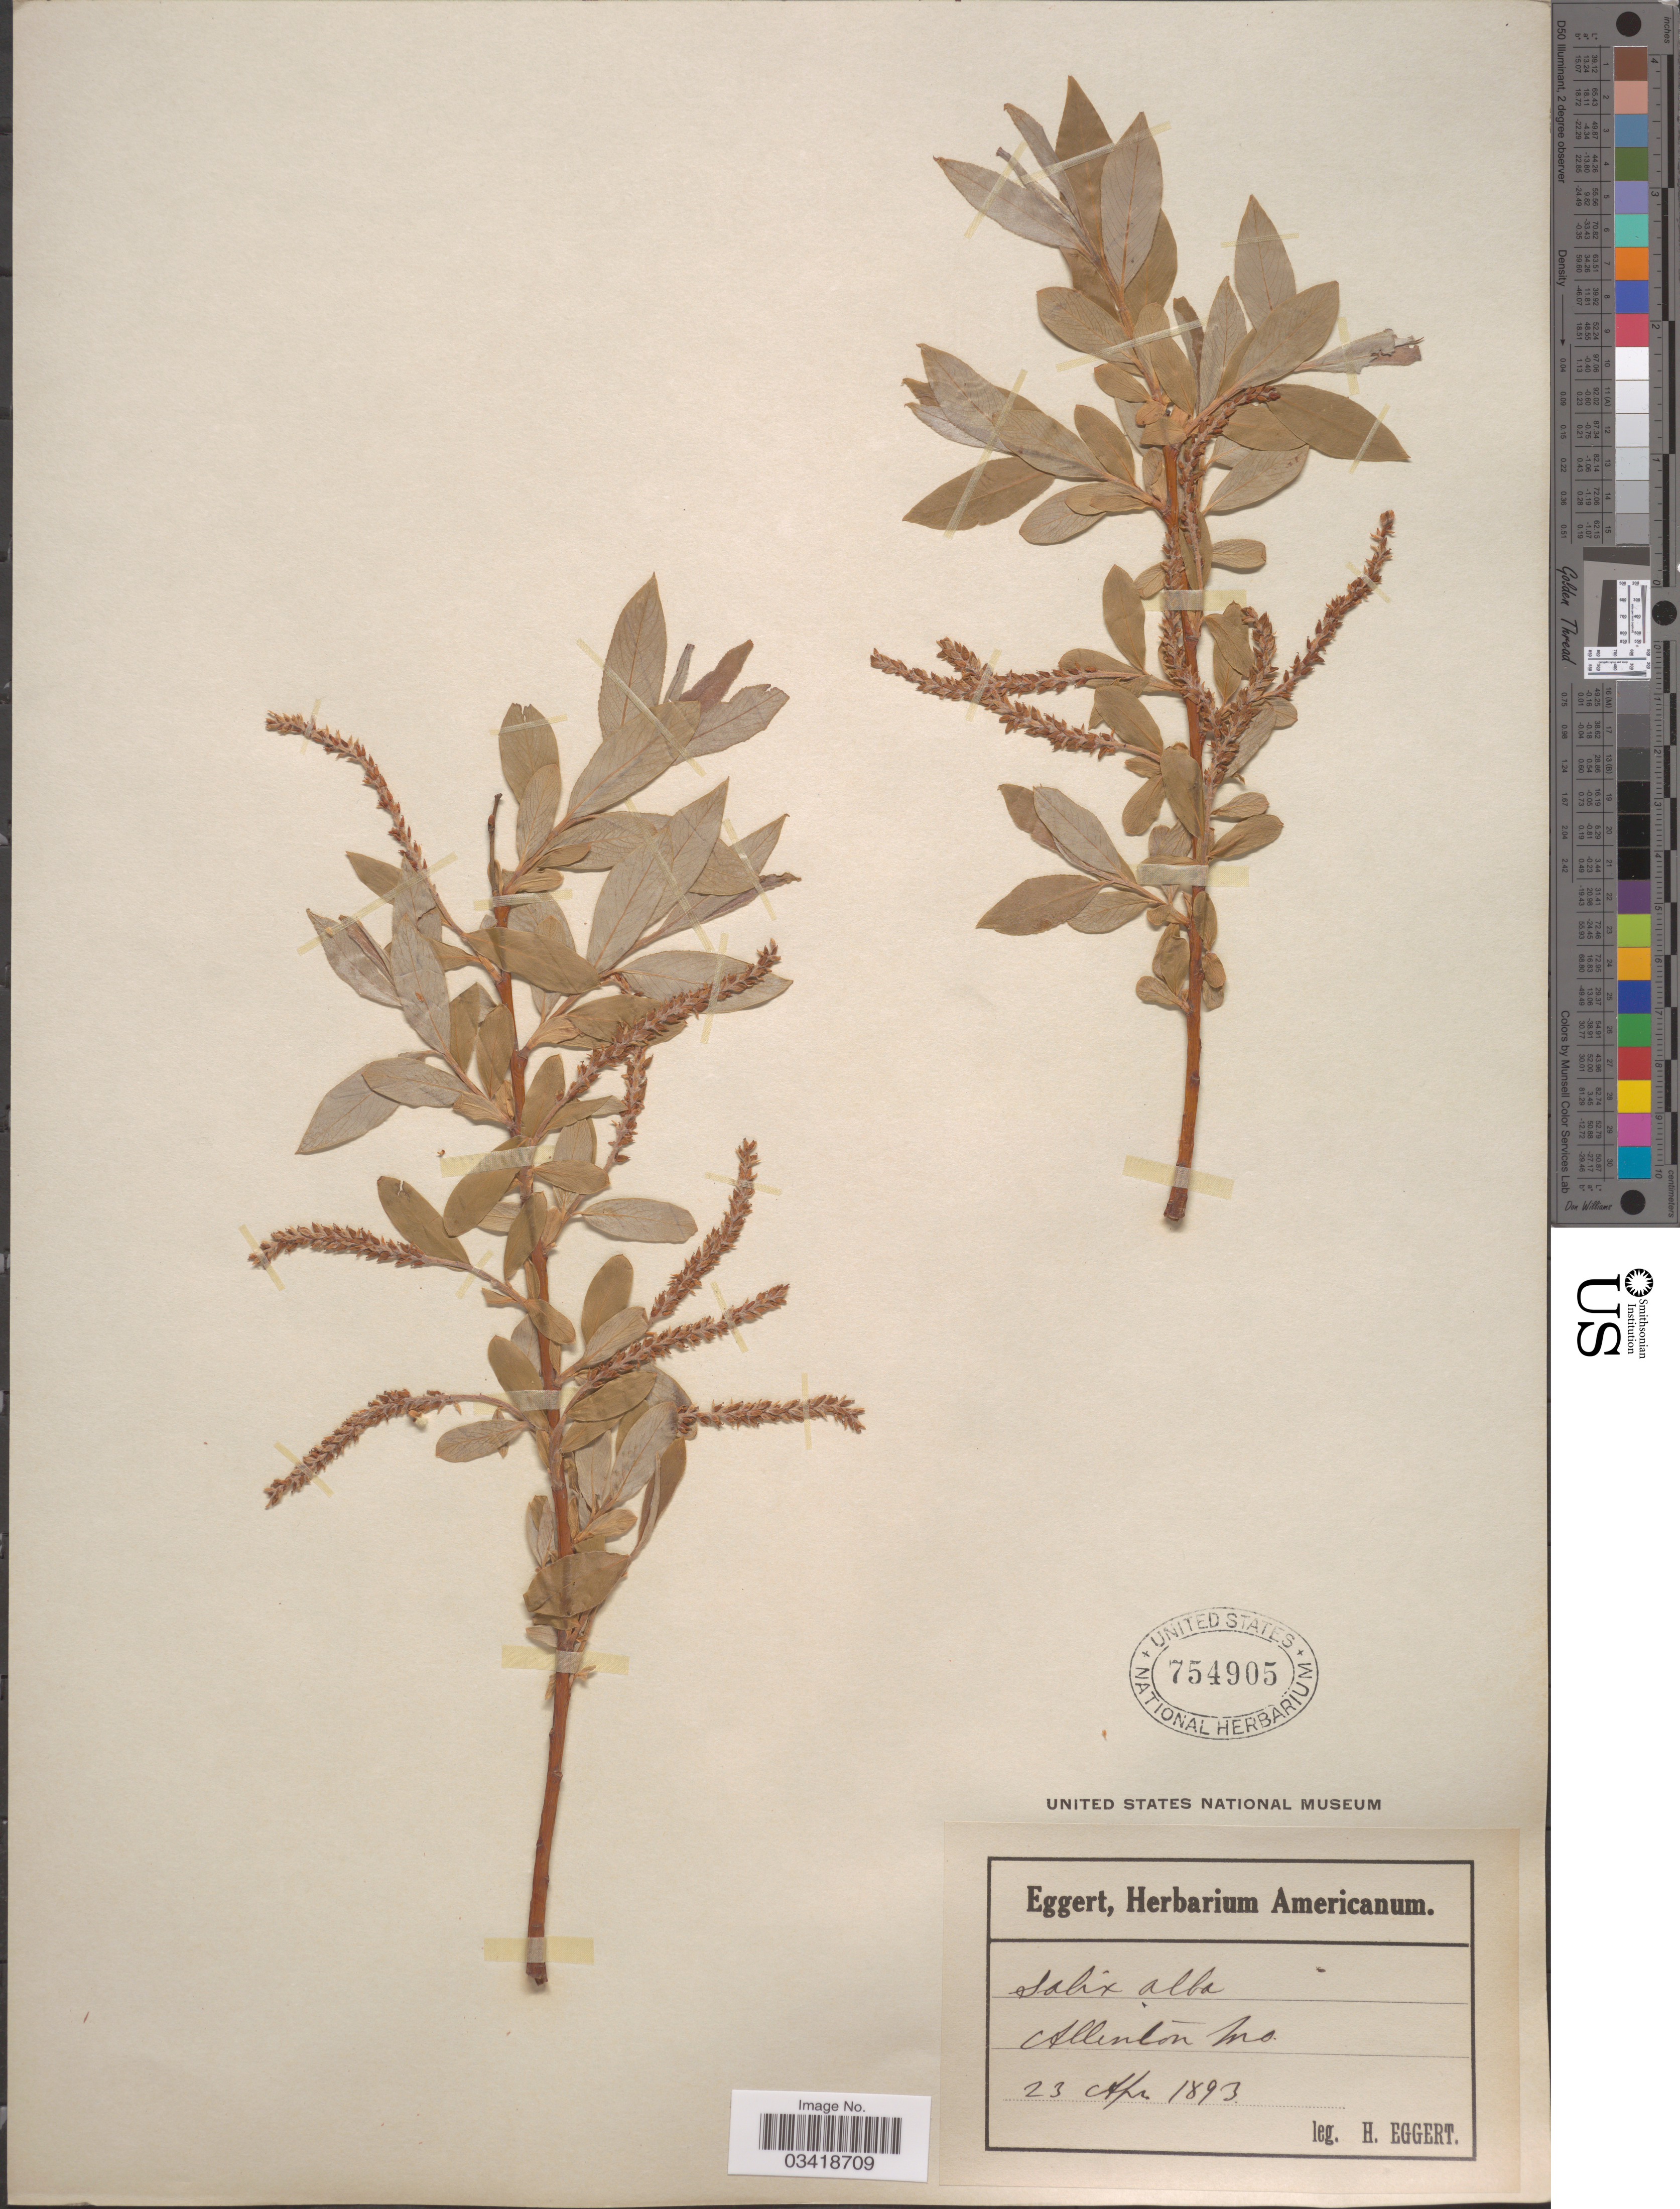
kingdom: Plantae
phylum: Tracheophyta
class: Magnoliopsida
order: Malpighiales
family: Salicaceae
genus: Salix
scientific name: Salix alba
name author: L.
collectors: H. Eggert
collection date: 1893-04-23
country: United States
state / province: Missouri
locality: Allenton.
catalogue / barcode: US 754905